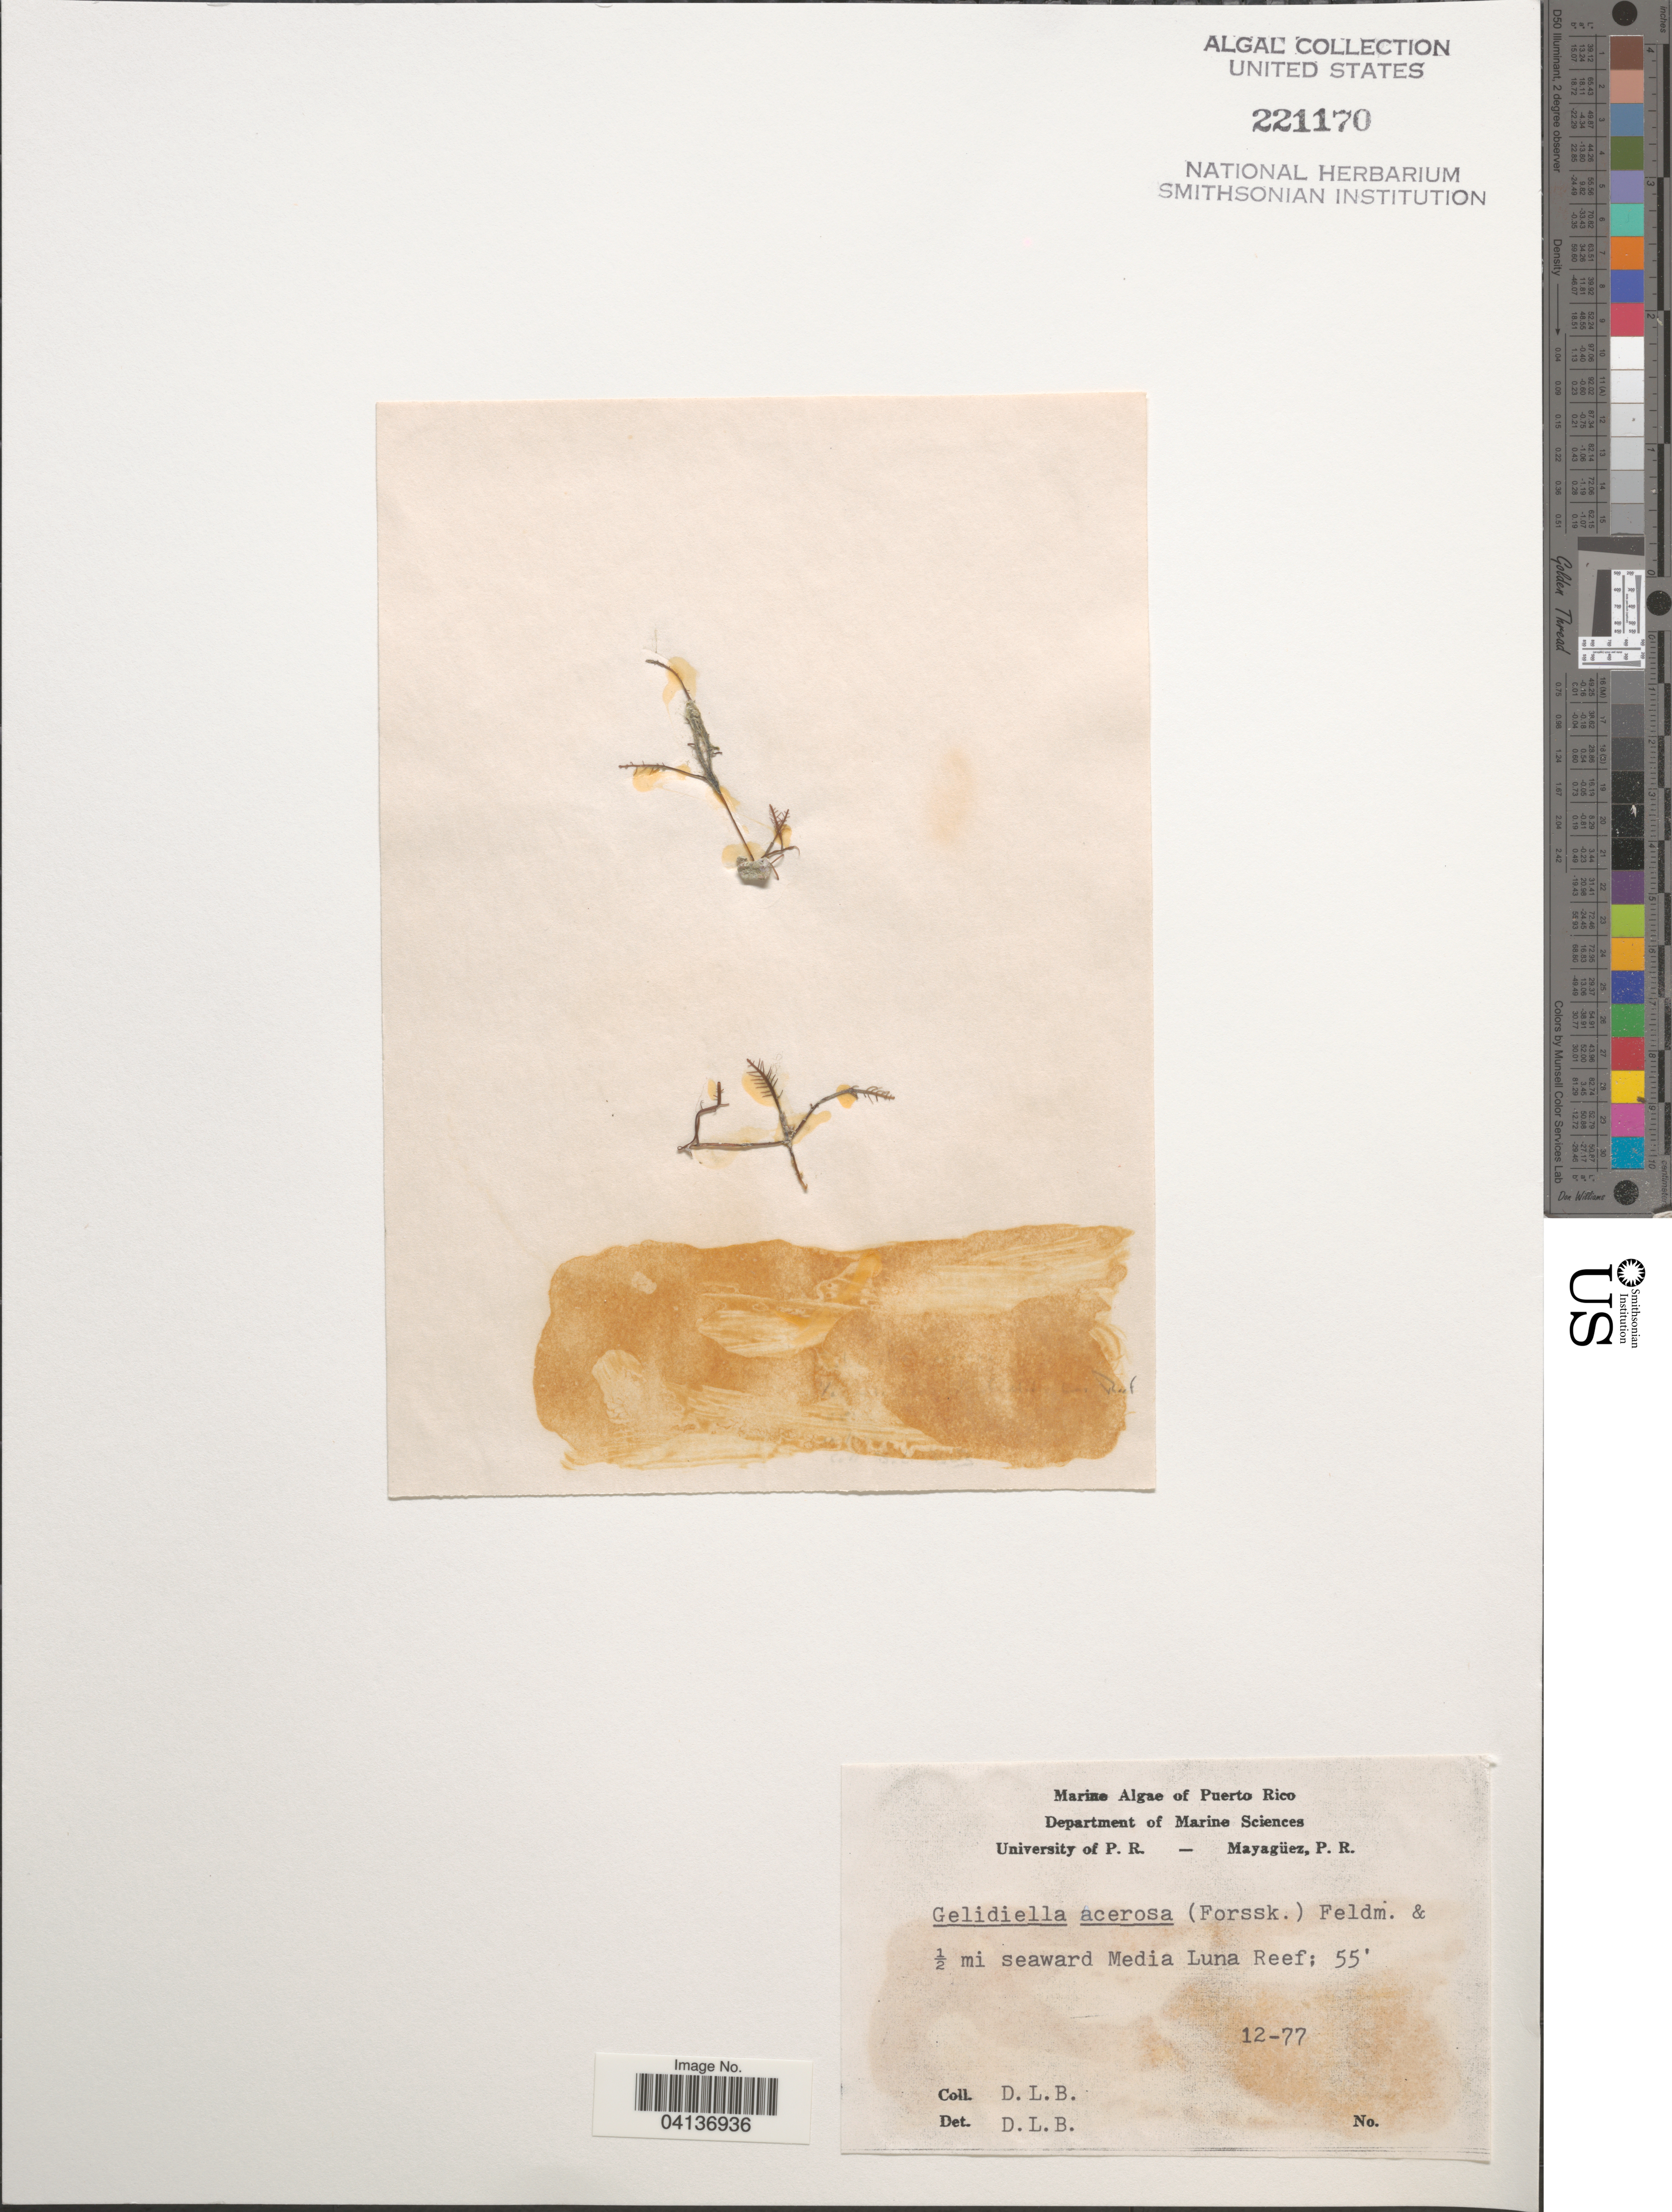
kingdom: Plantae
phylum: Rhodophyta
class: Florideophyceae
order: Gelidiales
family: Gelidiellaceae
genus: Gelidiella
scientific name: Gelidiella acerosa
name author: (Forssk.) Feldmann & G. Hamel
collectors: D. L. B.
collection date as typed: Transcribed d/m/y: /12/77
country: Puerto Rico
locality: ½ mi seaward Media Luna Reef.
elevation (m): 17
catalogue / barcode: US 221170